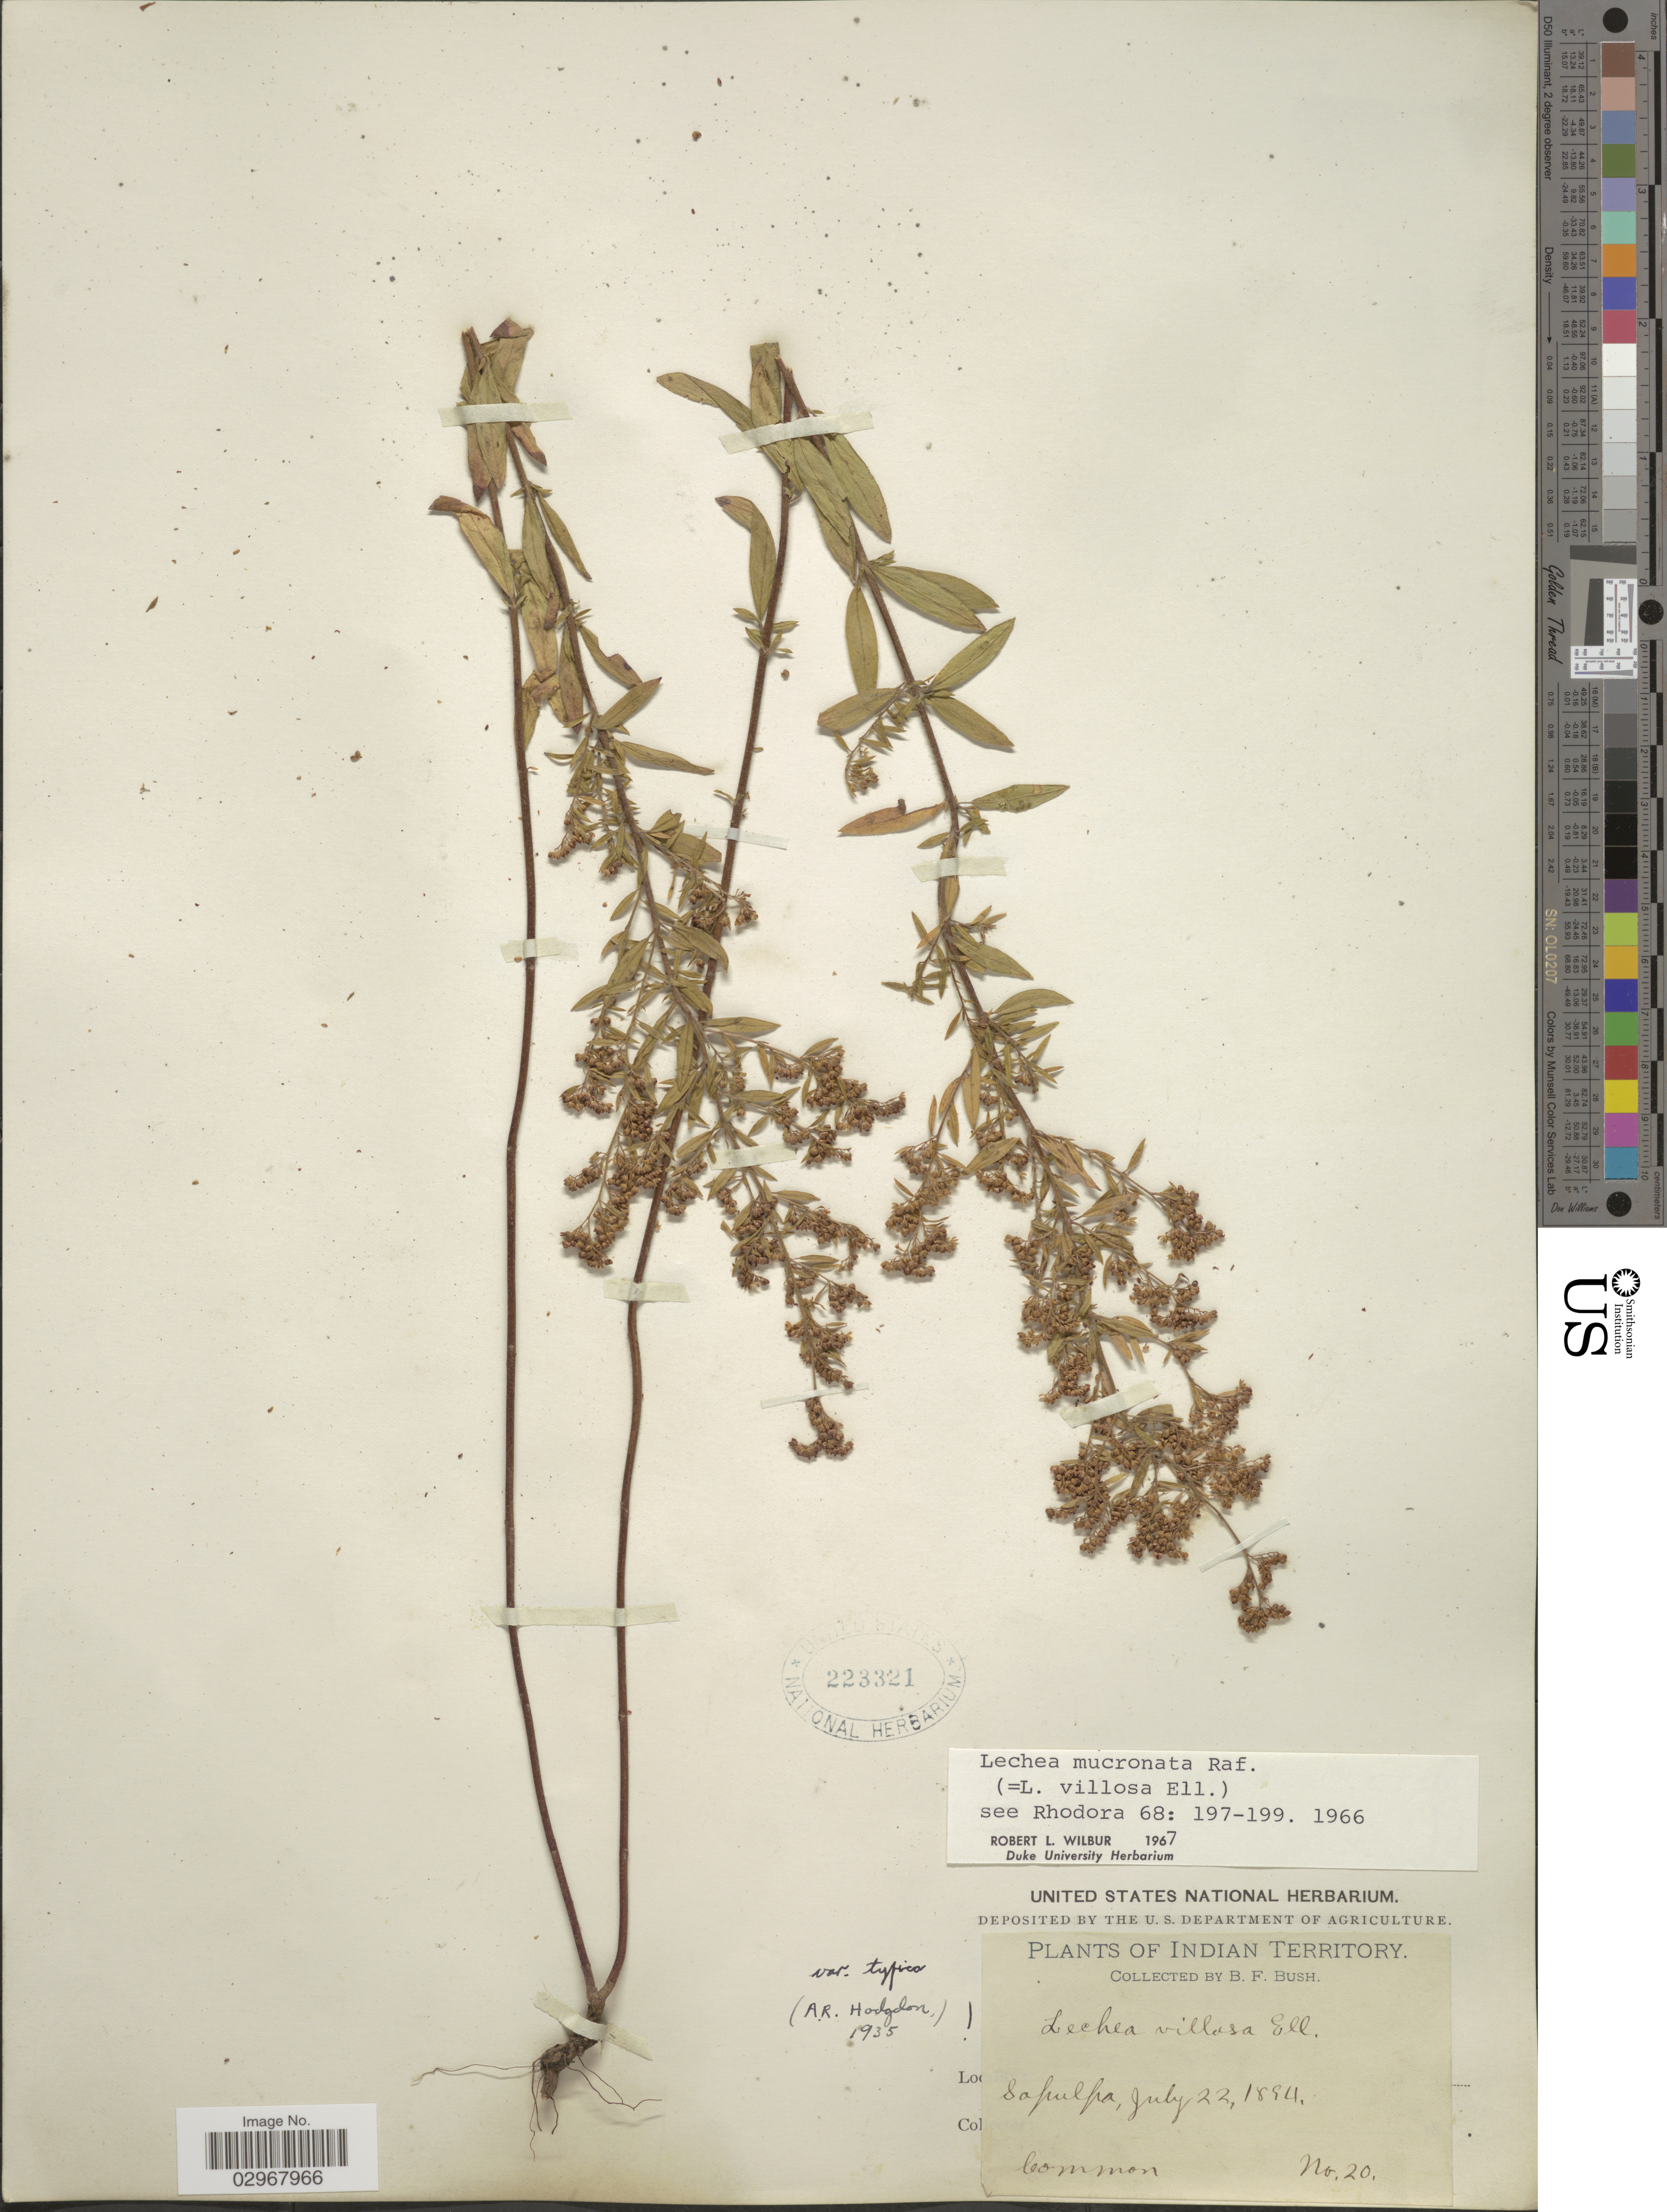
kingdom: Plantae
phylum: Tracheophyta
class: Magnoliopsida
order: Malvales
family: Cistaceae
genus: Lechea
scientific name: Lechea mucronata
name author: Raf.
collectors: B. F. Bush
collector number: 20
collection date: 1894-07-22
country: United States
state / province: Oklahoma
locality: Indian Territory. Sapulpa.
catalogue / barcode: US 223321